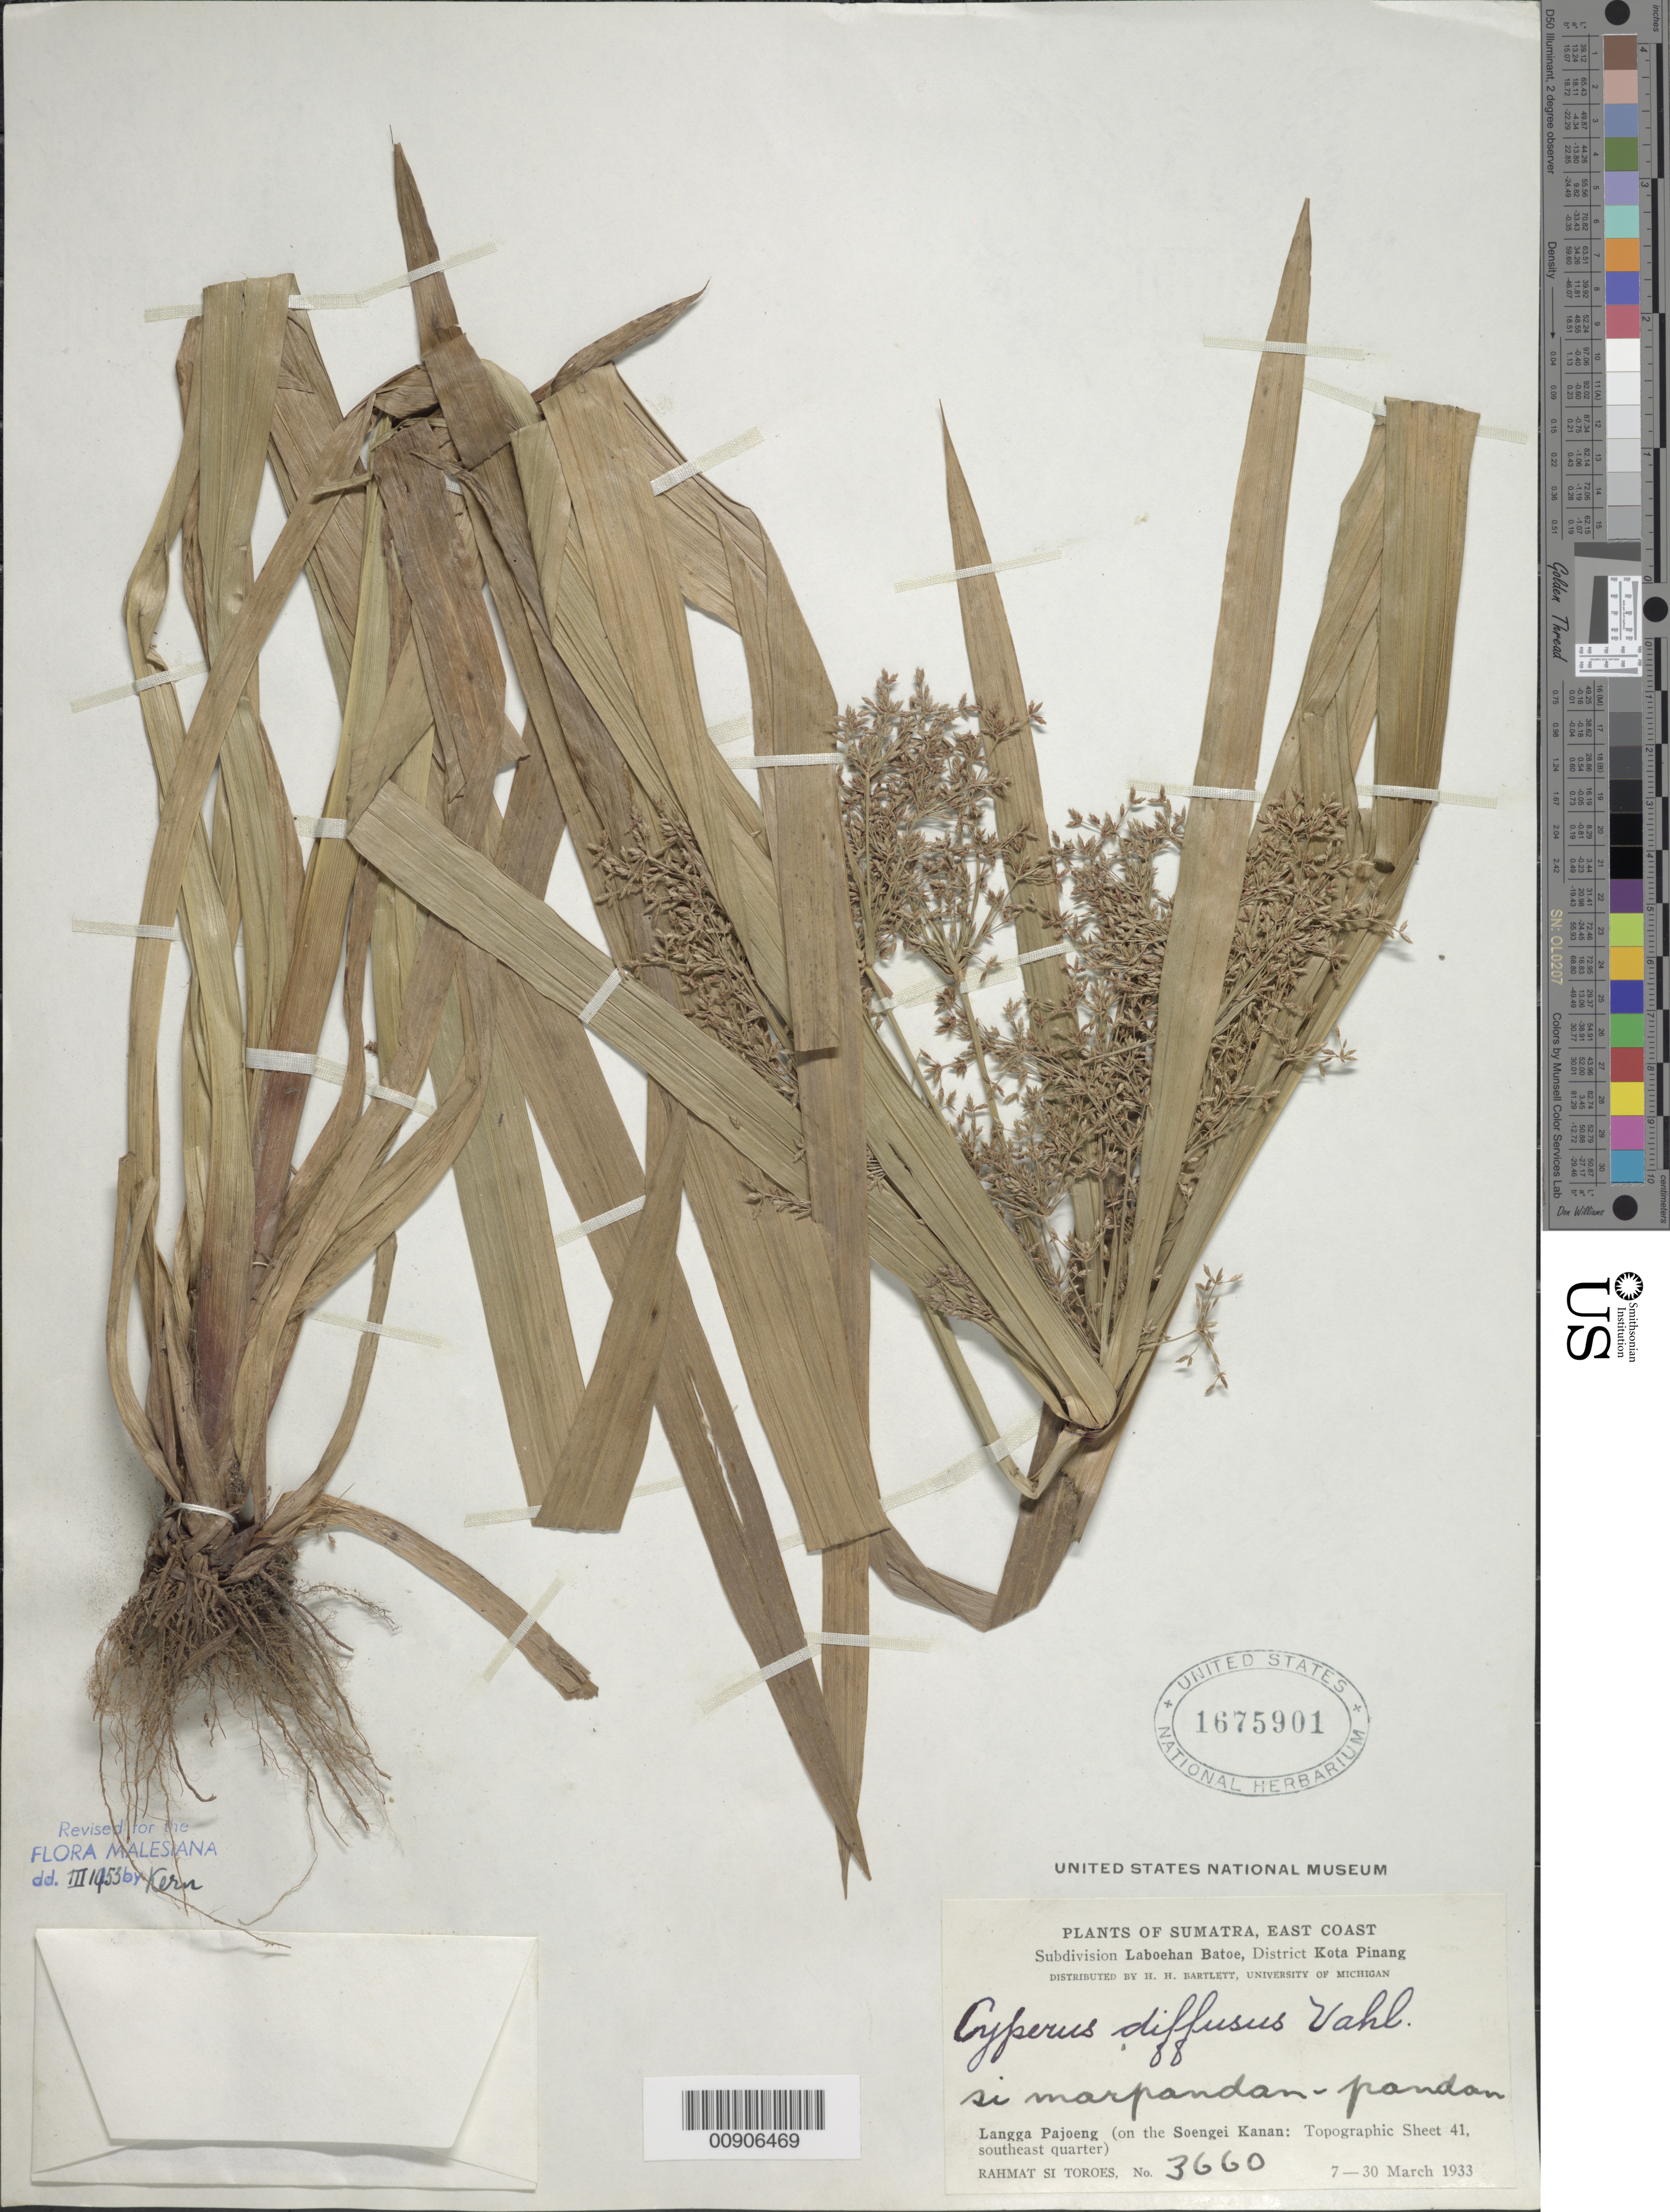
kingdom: Plantae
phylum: Tracheophyta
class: Liliopsida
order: Poales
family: Cyperaceae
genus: Cyperus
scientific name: Cyperus diffusus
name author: Vahl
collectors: Rahmat Si Boeea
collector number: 3660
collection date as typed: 07 Mar 1933 to 30 Mar 1933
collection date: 1933-03-07/1933-03-30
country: Indonesia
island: Sumatra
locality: Subdivision Laboehan Batoe, District Kota Pinang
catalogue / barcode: US 1675901